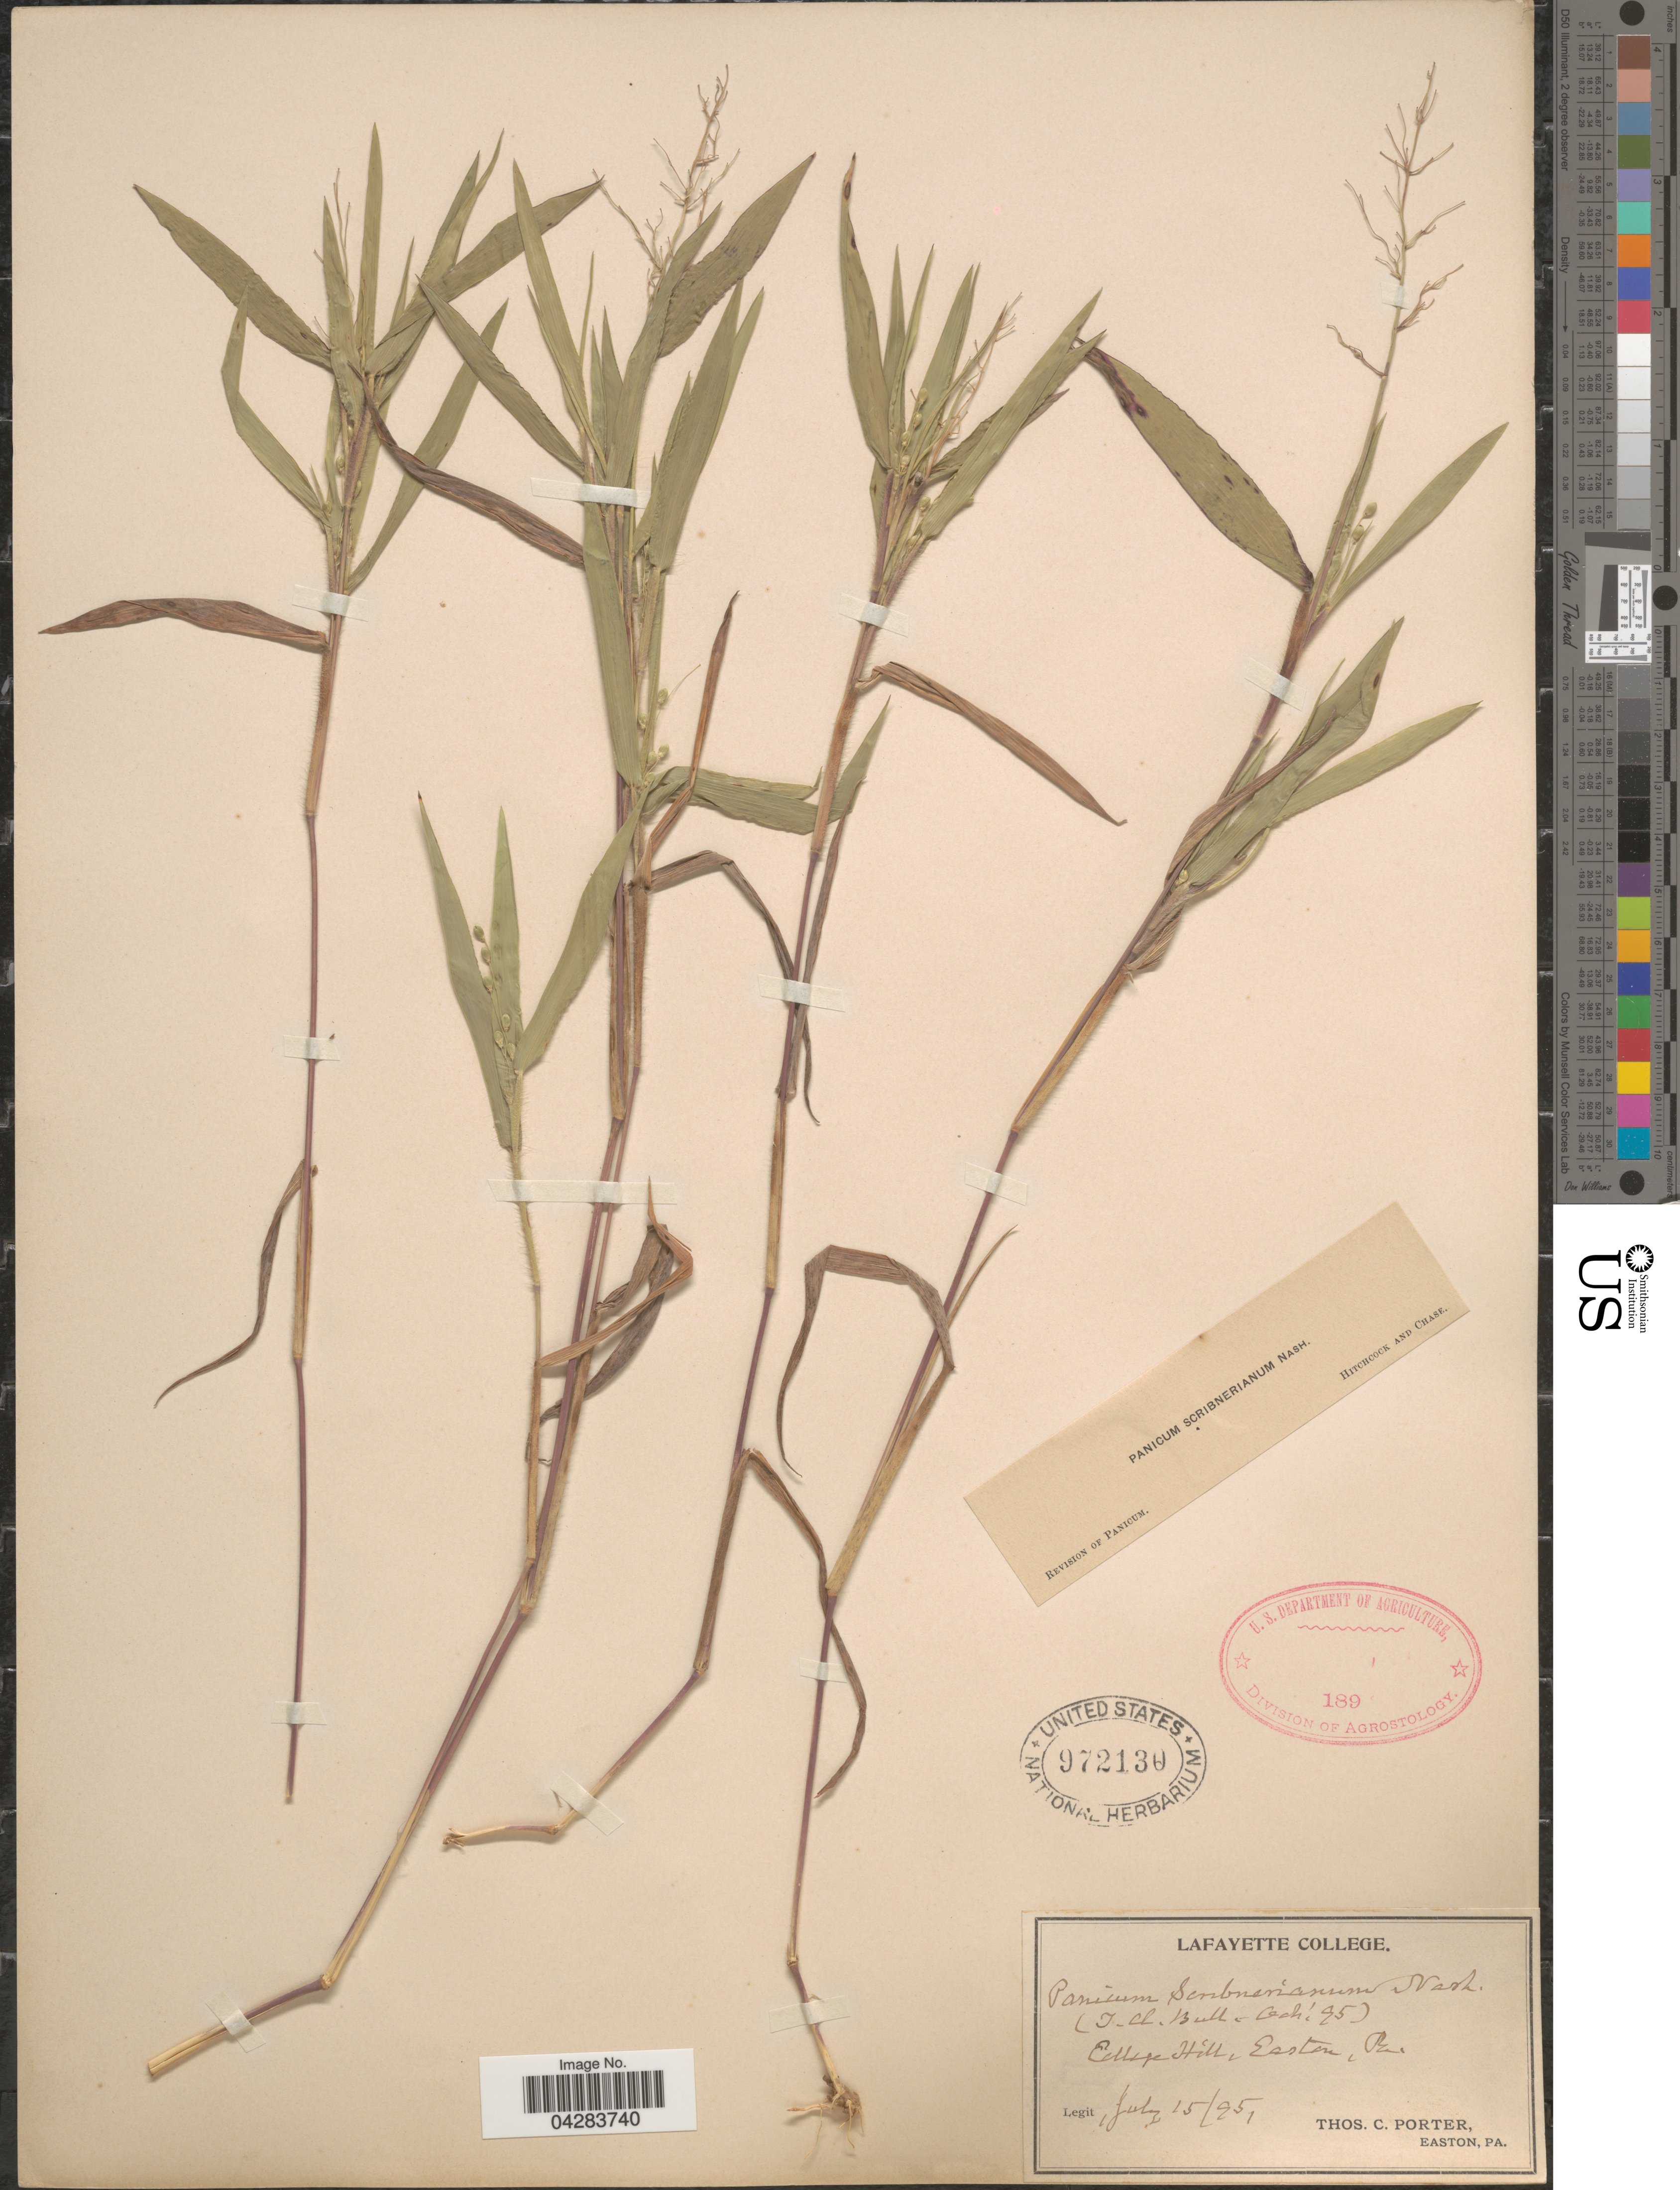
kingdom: Plantae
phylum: Tracheophyta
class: Liliopsida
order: Poales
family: Poaceae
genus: Dichanthelium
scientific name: Dichanthelium oligosanthes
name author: (Schult.) Gould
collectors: T. Porter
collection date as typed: Transcribed d/m/y: 15/7/95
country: United States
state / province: Pennsylvania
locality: College Hill, Easton.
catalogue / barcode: US 972130